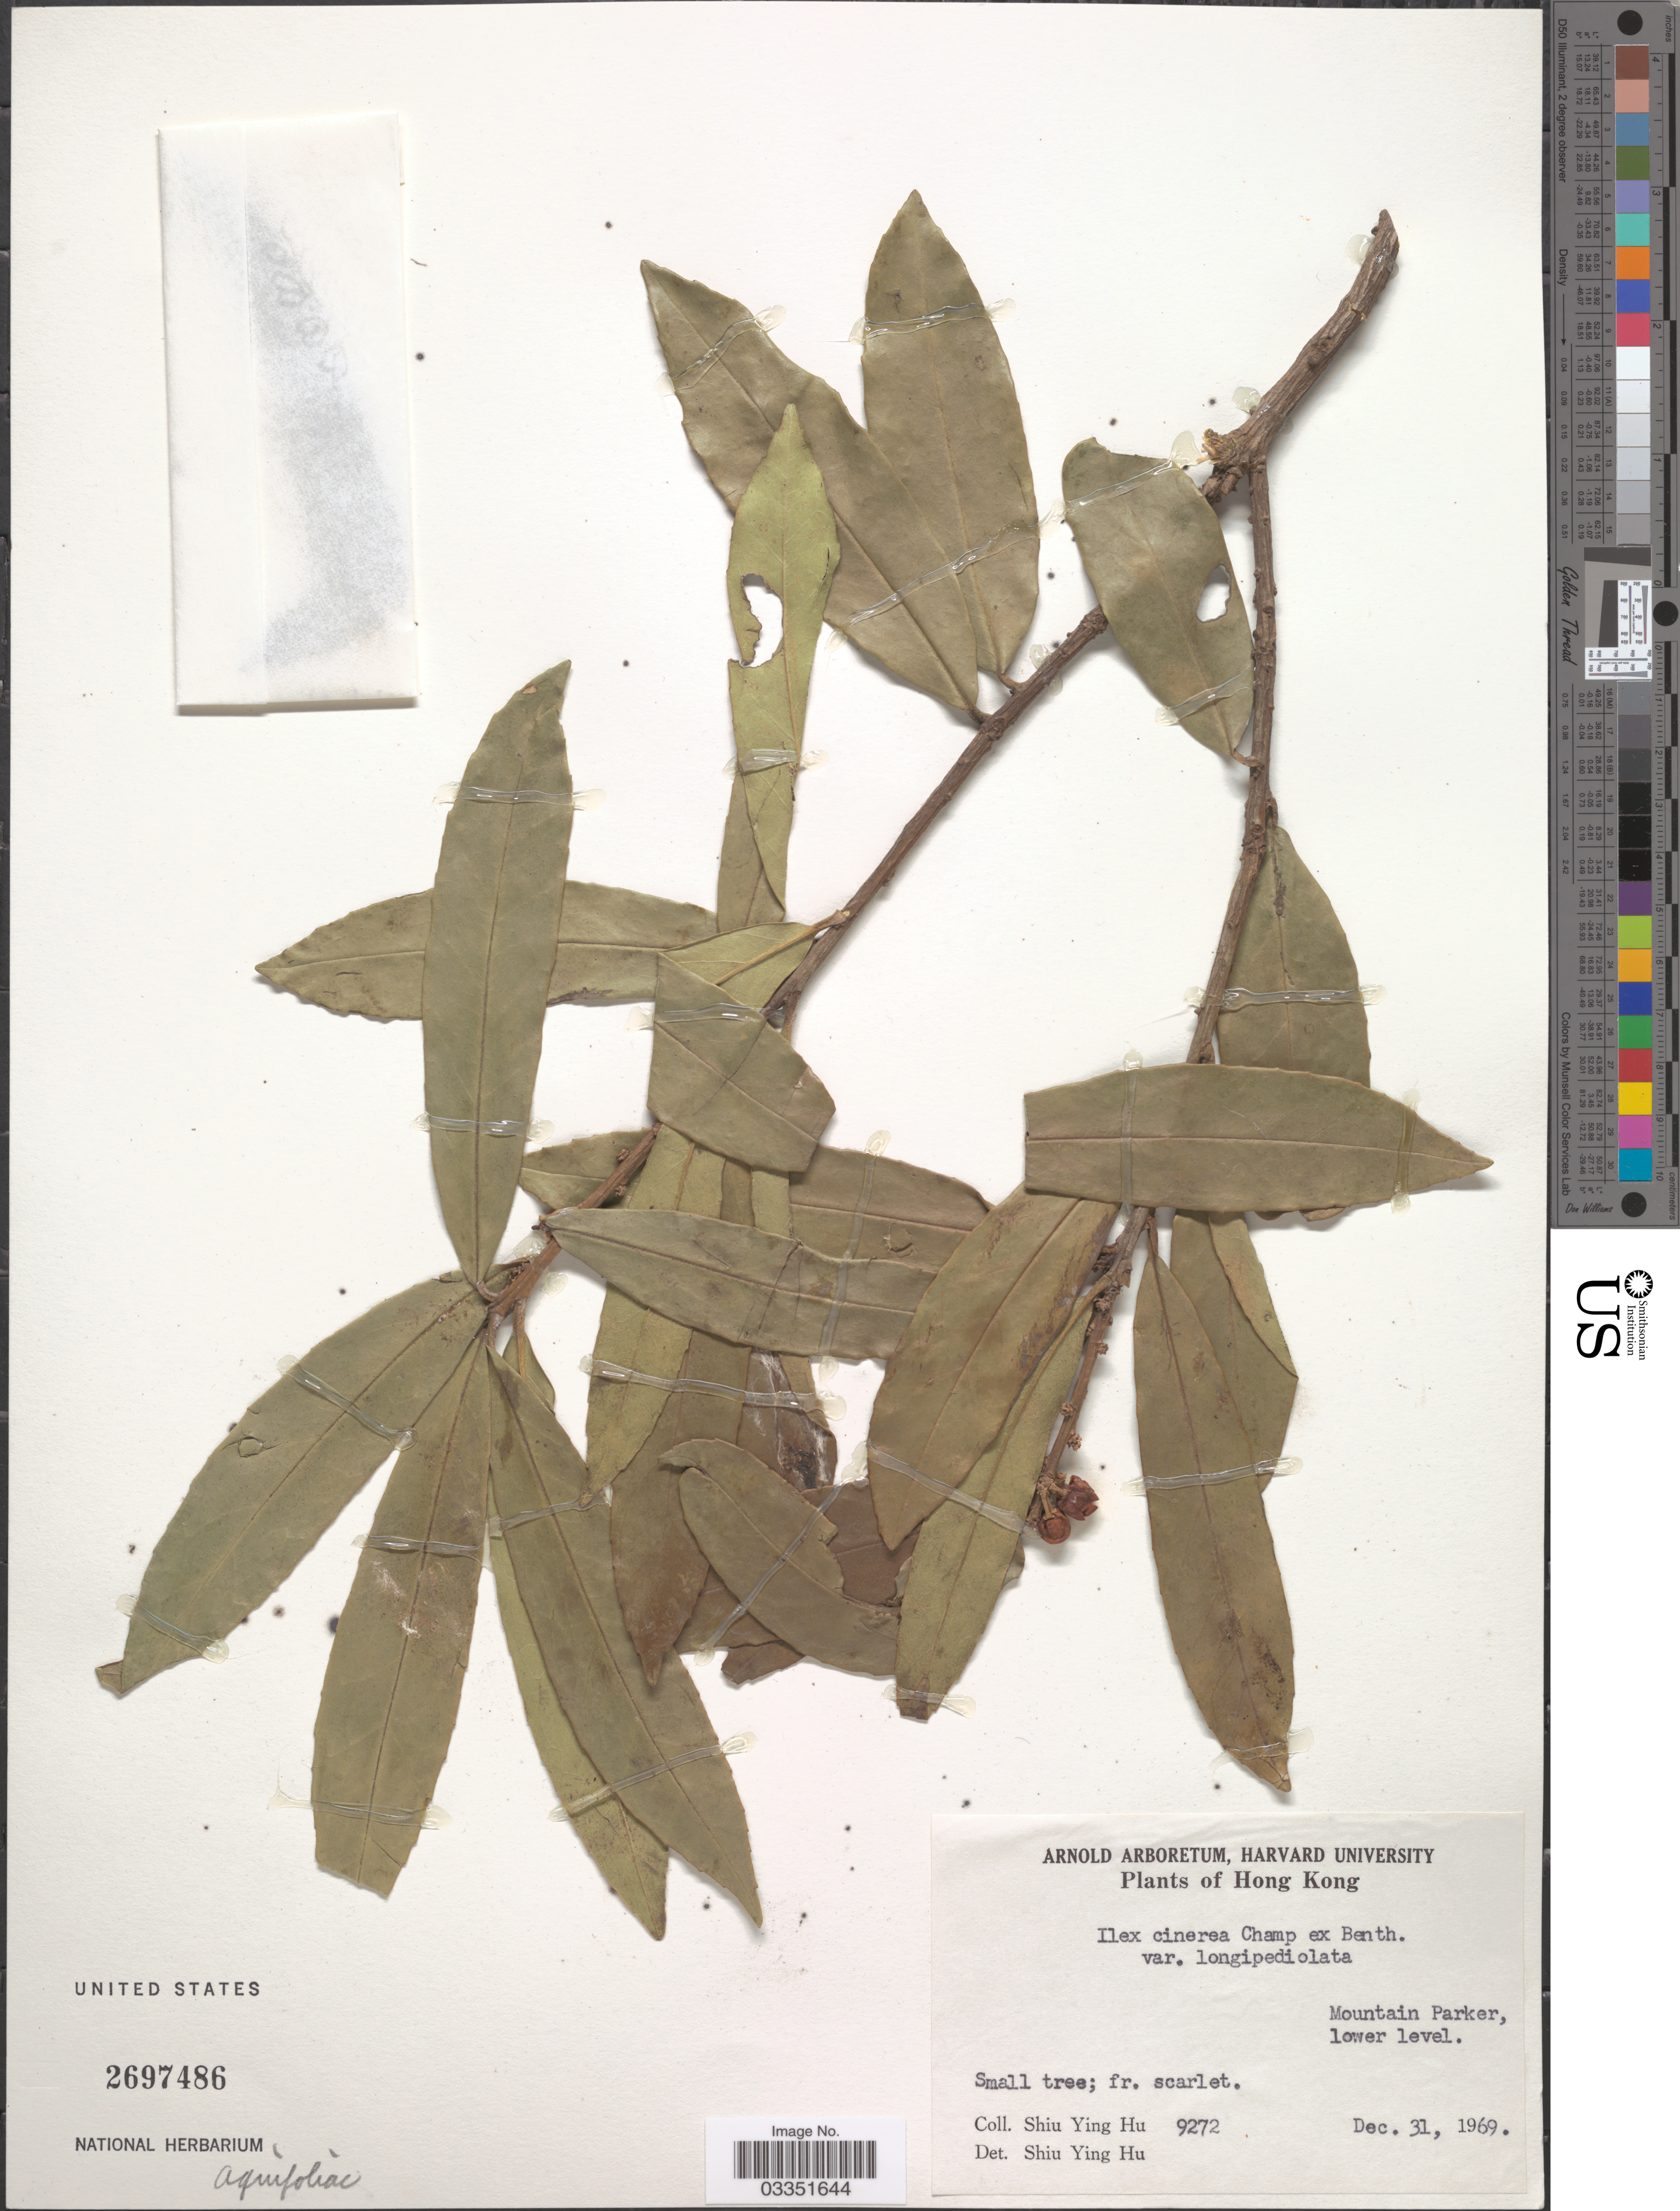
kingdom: Plantae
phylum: Tracheophyta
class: Magnoliopsida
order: Aquifoliales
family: Aquifoliaceae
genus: Ilex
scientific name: Ilex cinerea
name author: Champ. ex Benth.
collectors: S. Y. Hu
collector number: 9272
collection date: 1969-12-31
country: China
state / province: Hong Kong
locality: Mountain Parker, lower level.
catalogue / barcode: US 2697486